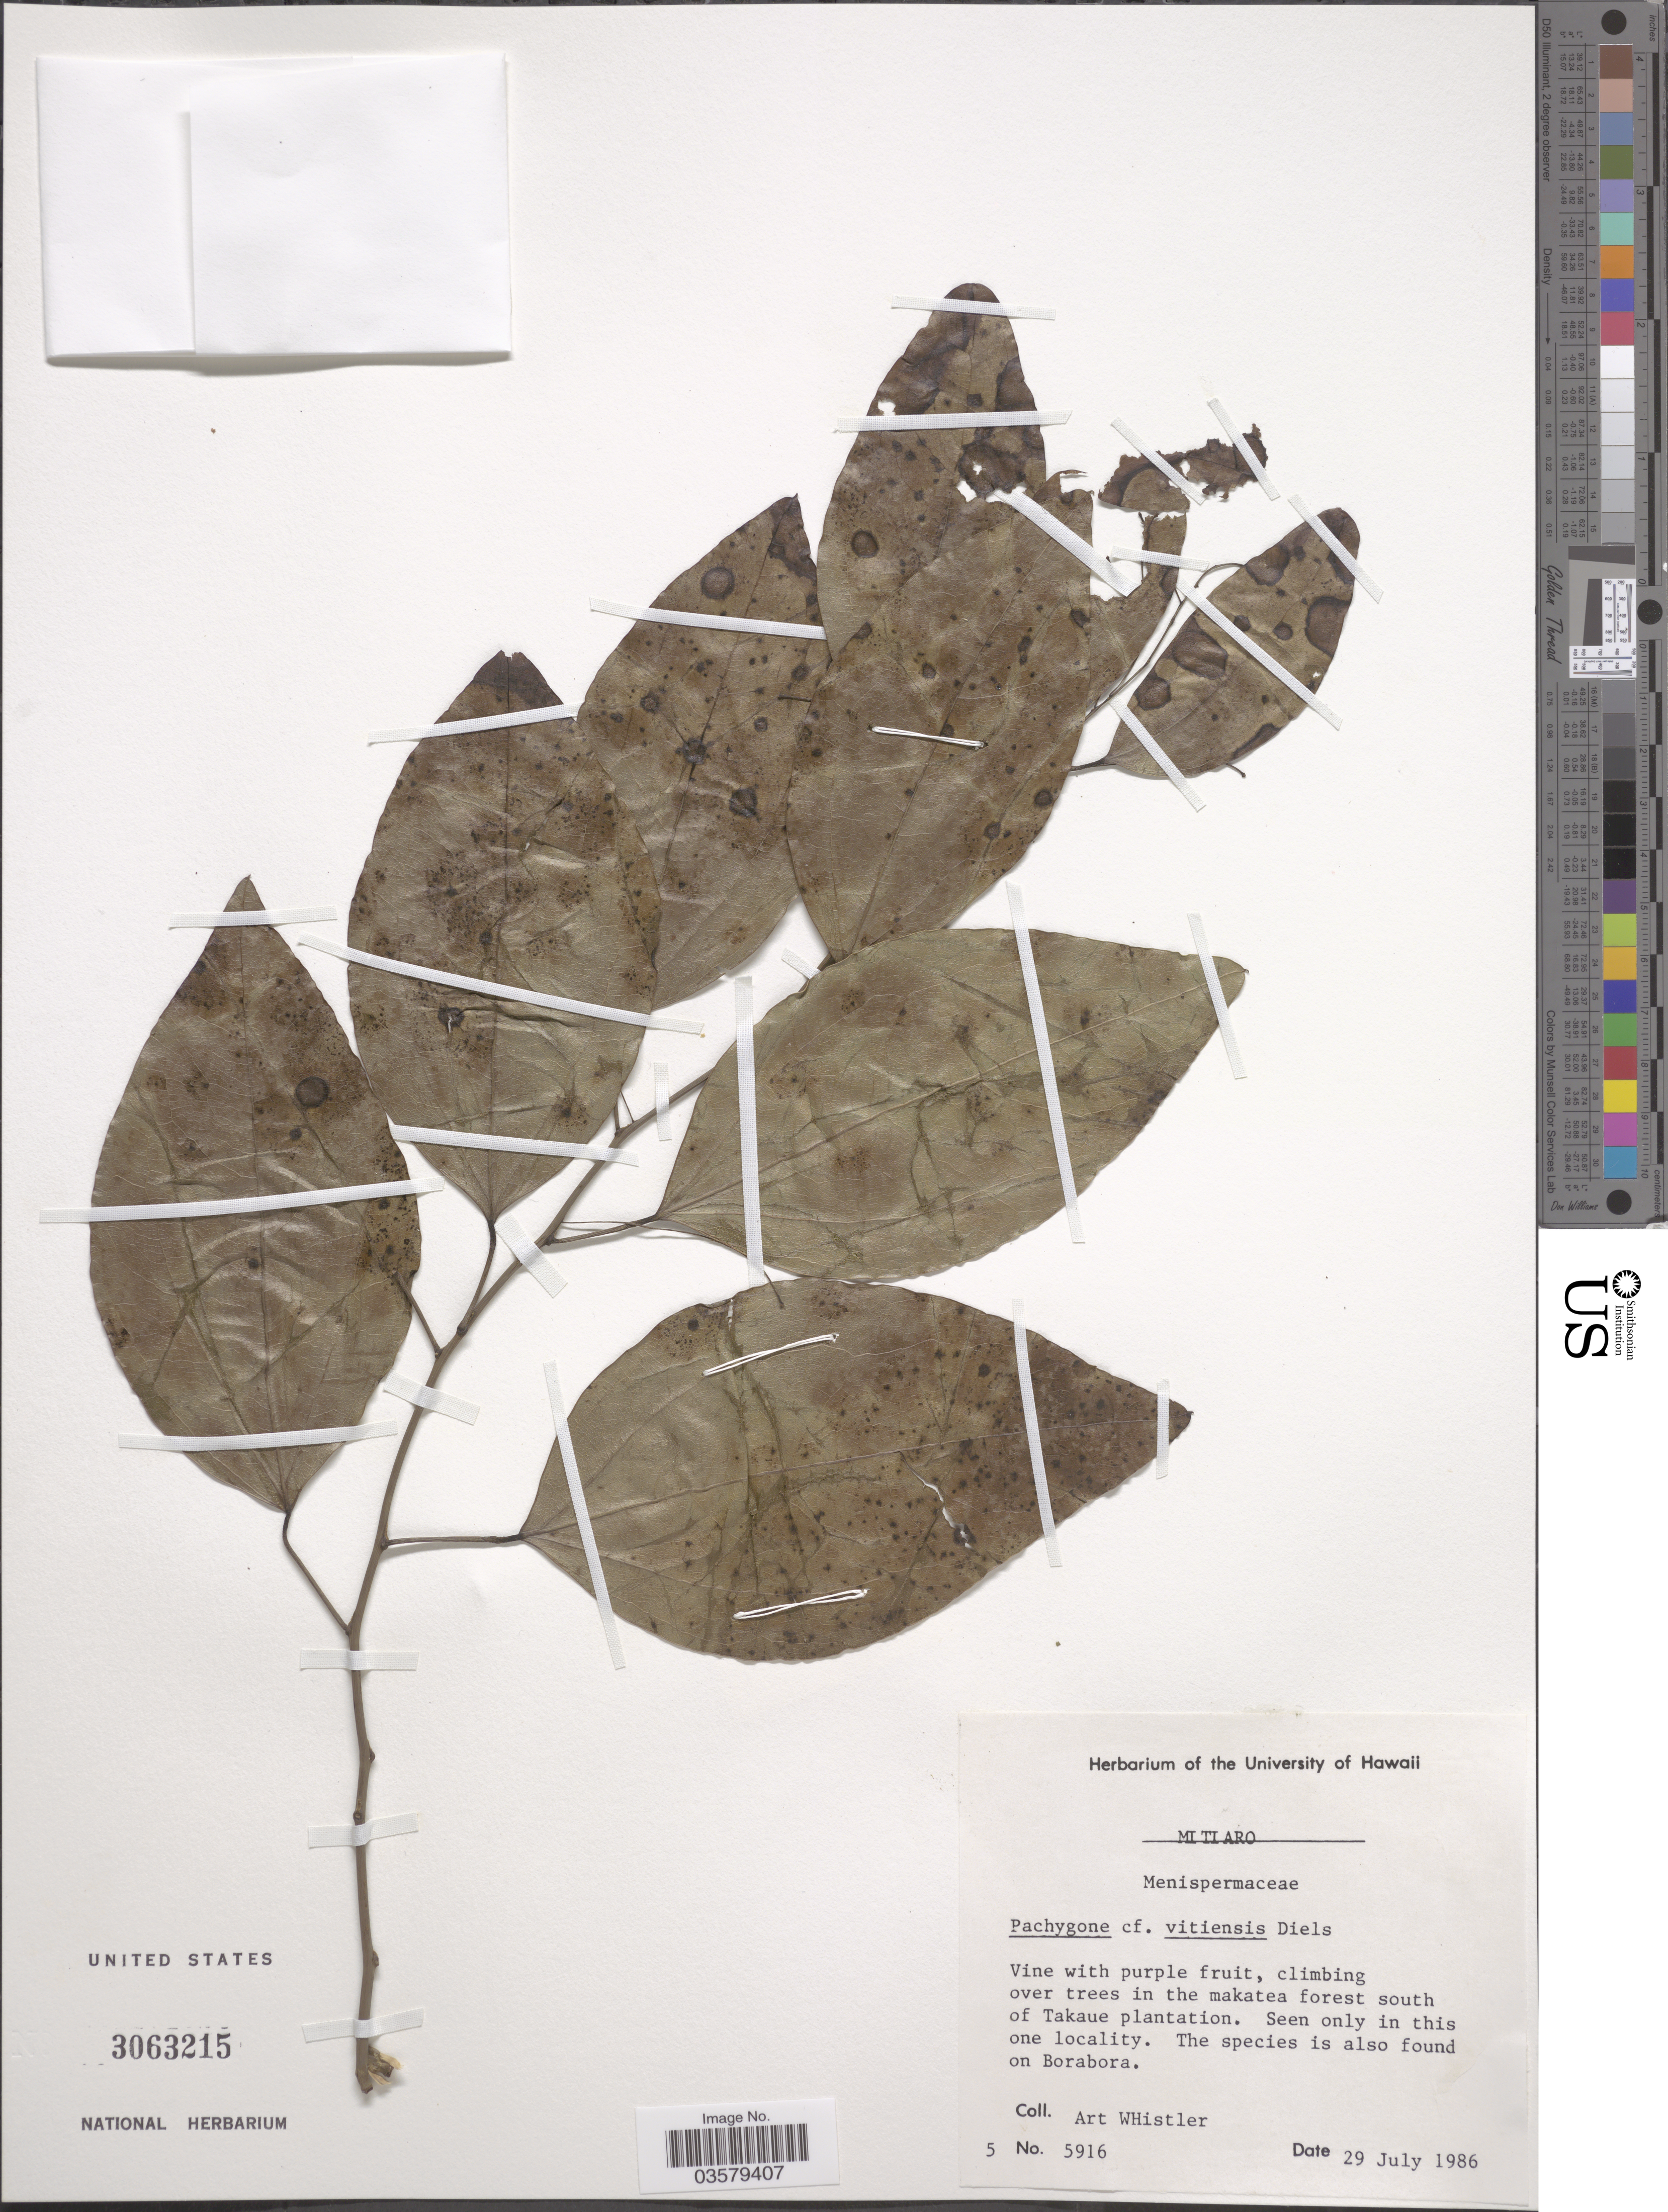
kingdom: Plantae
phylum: Tracheophyta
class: Magnoliopsida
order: Ranunculales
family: Menispermaceae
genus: Pachygone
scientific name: Pachygone vitiensis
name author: Diels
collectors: A. Whistler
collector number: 5916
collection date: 1986-07-29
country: Cook Islands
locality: Mitiaro. South of Takaue plantation. Borabora.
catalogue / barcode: US 3063215